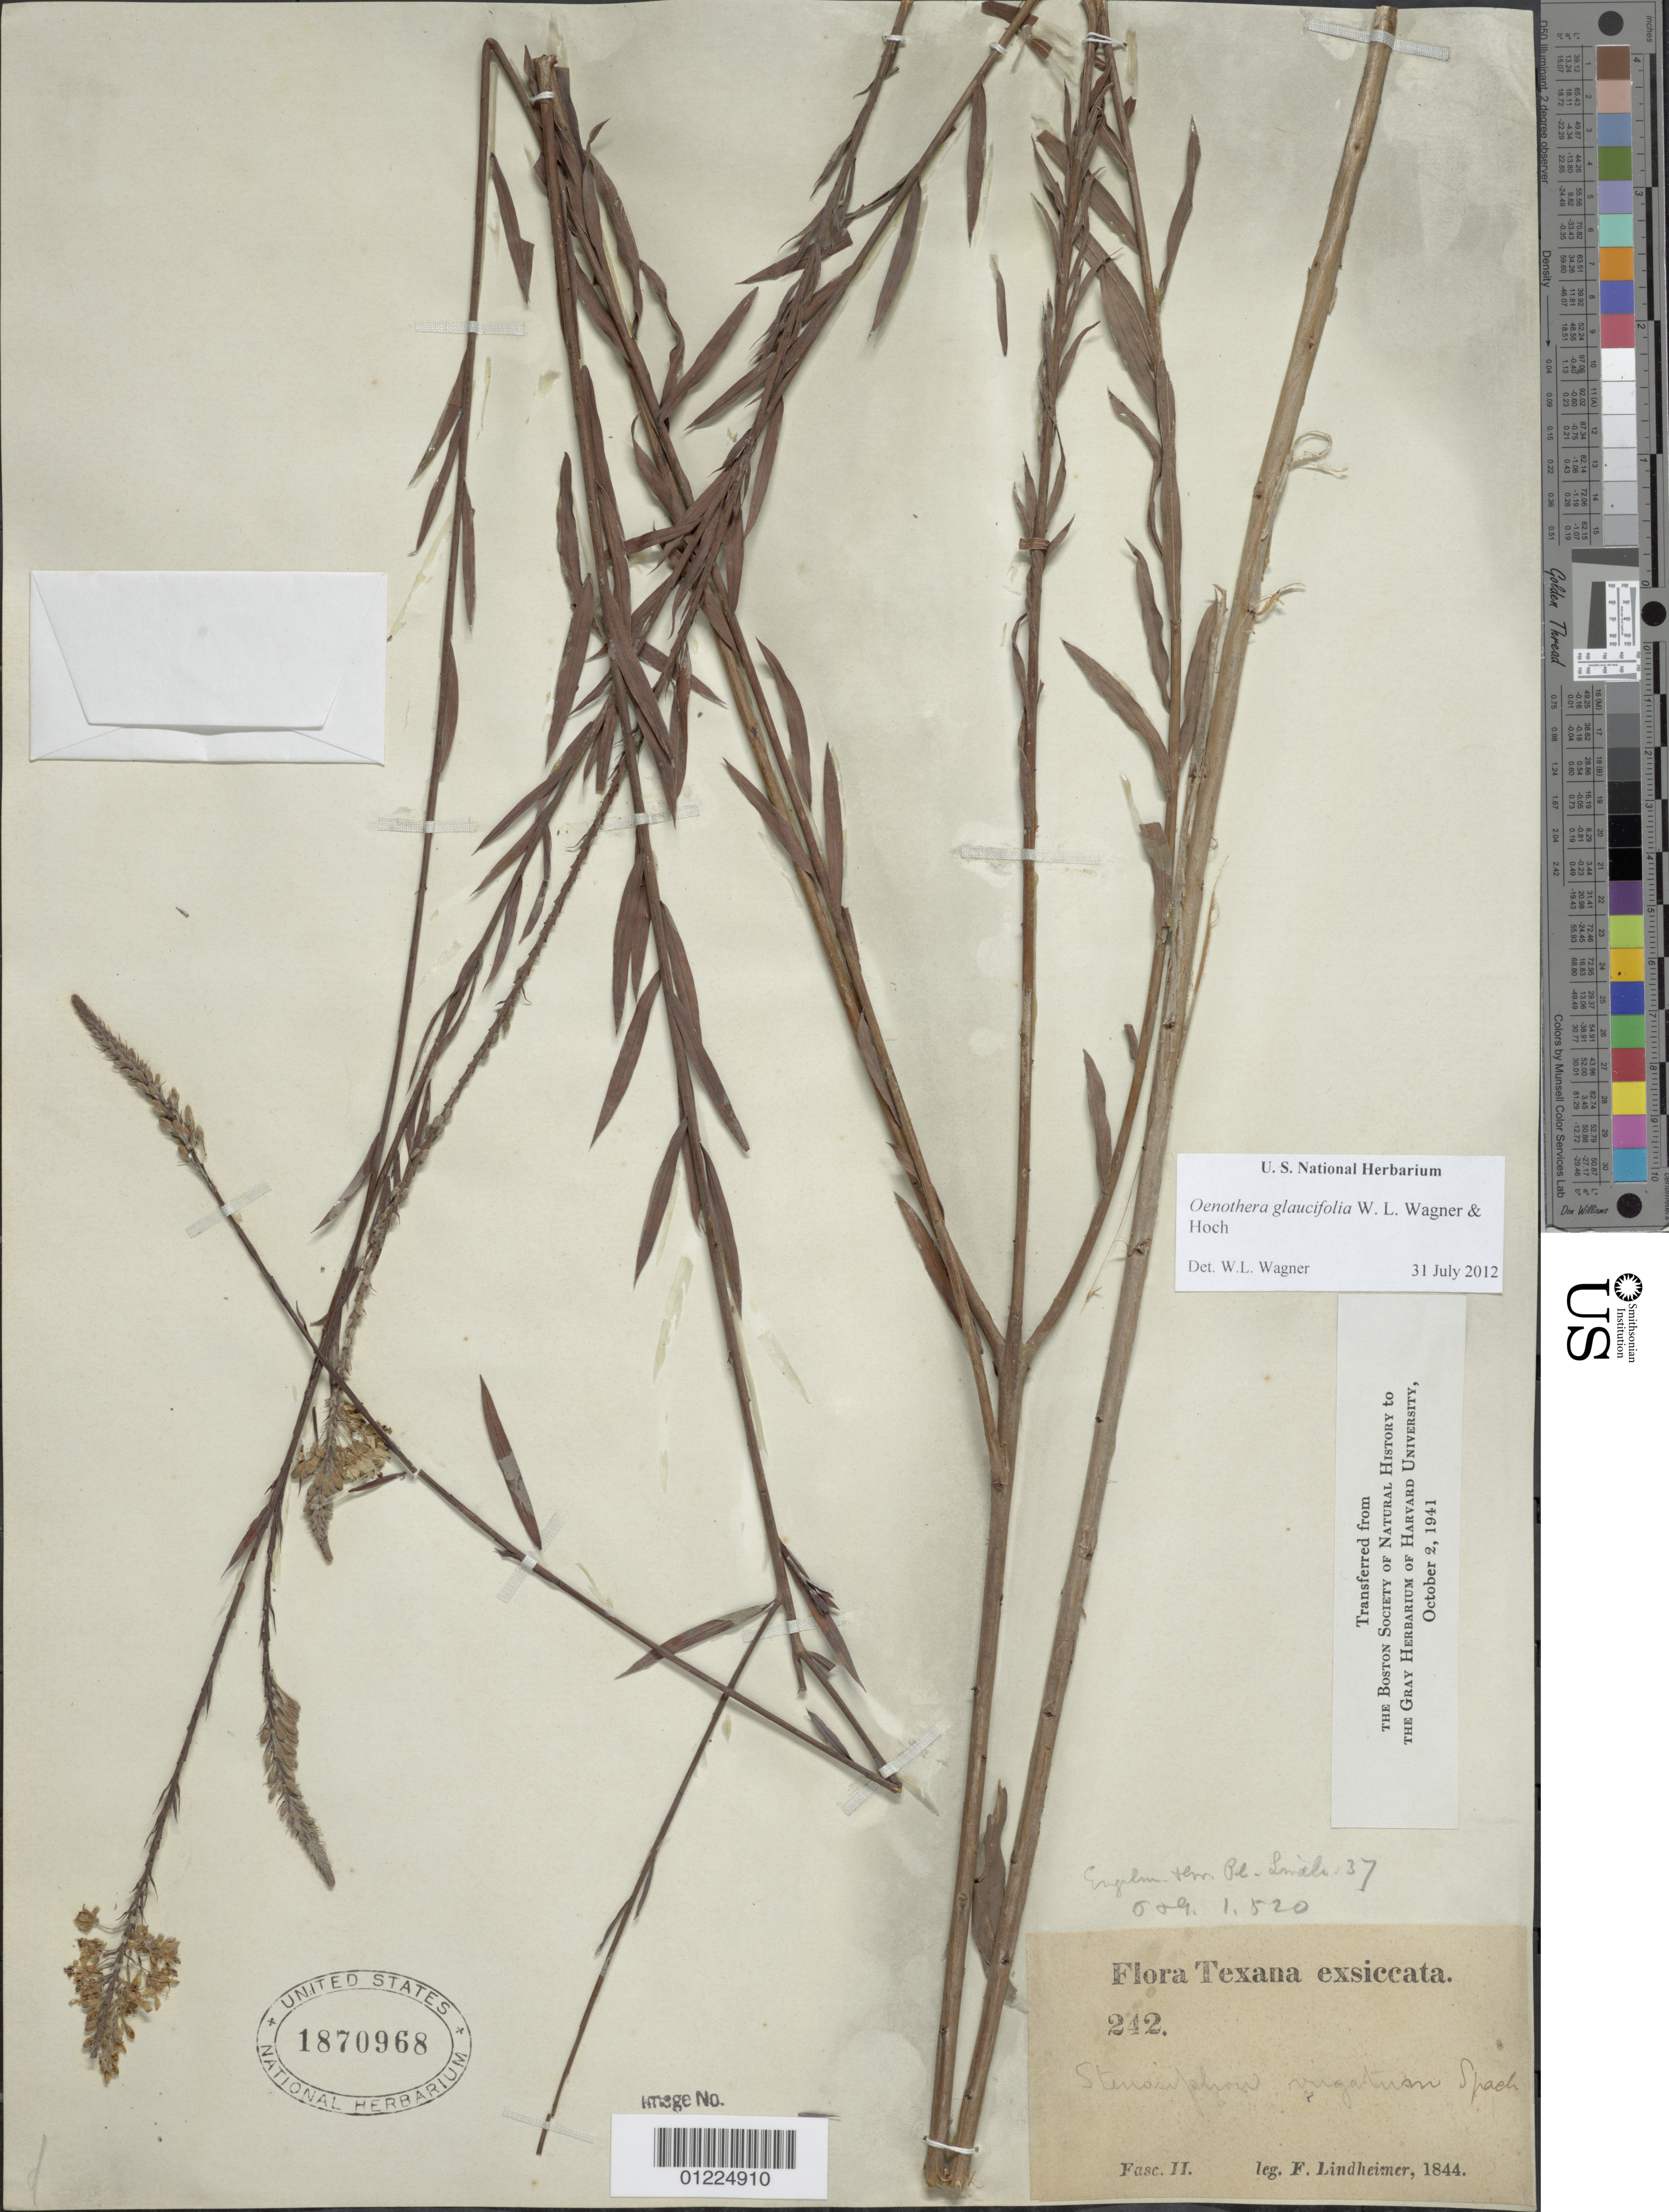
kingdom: Plantae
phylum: Tracheophyta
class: Magnoliopsida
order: Myrtales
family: Onagraceae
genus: Oenothera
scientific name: Oenothera glaucifolia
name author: W.L. Wagner & Hoch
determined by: Wagner, W. L., (BOT), Smithsonian Institution - National Museum of Natural History (UNITED STATES)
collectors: F. J. Lindheimer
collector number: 242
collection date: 1844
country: United States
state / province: Texas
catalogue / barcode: US 1870968